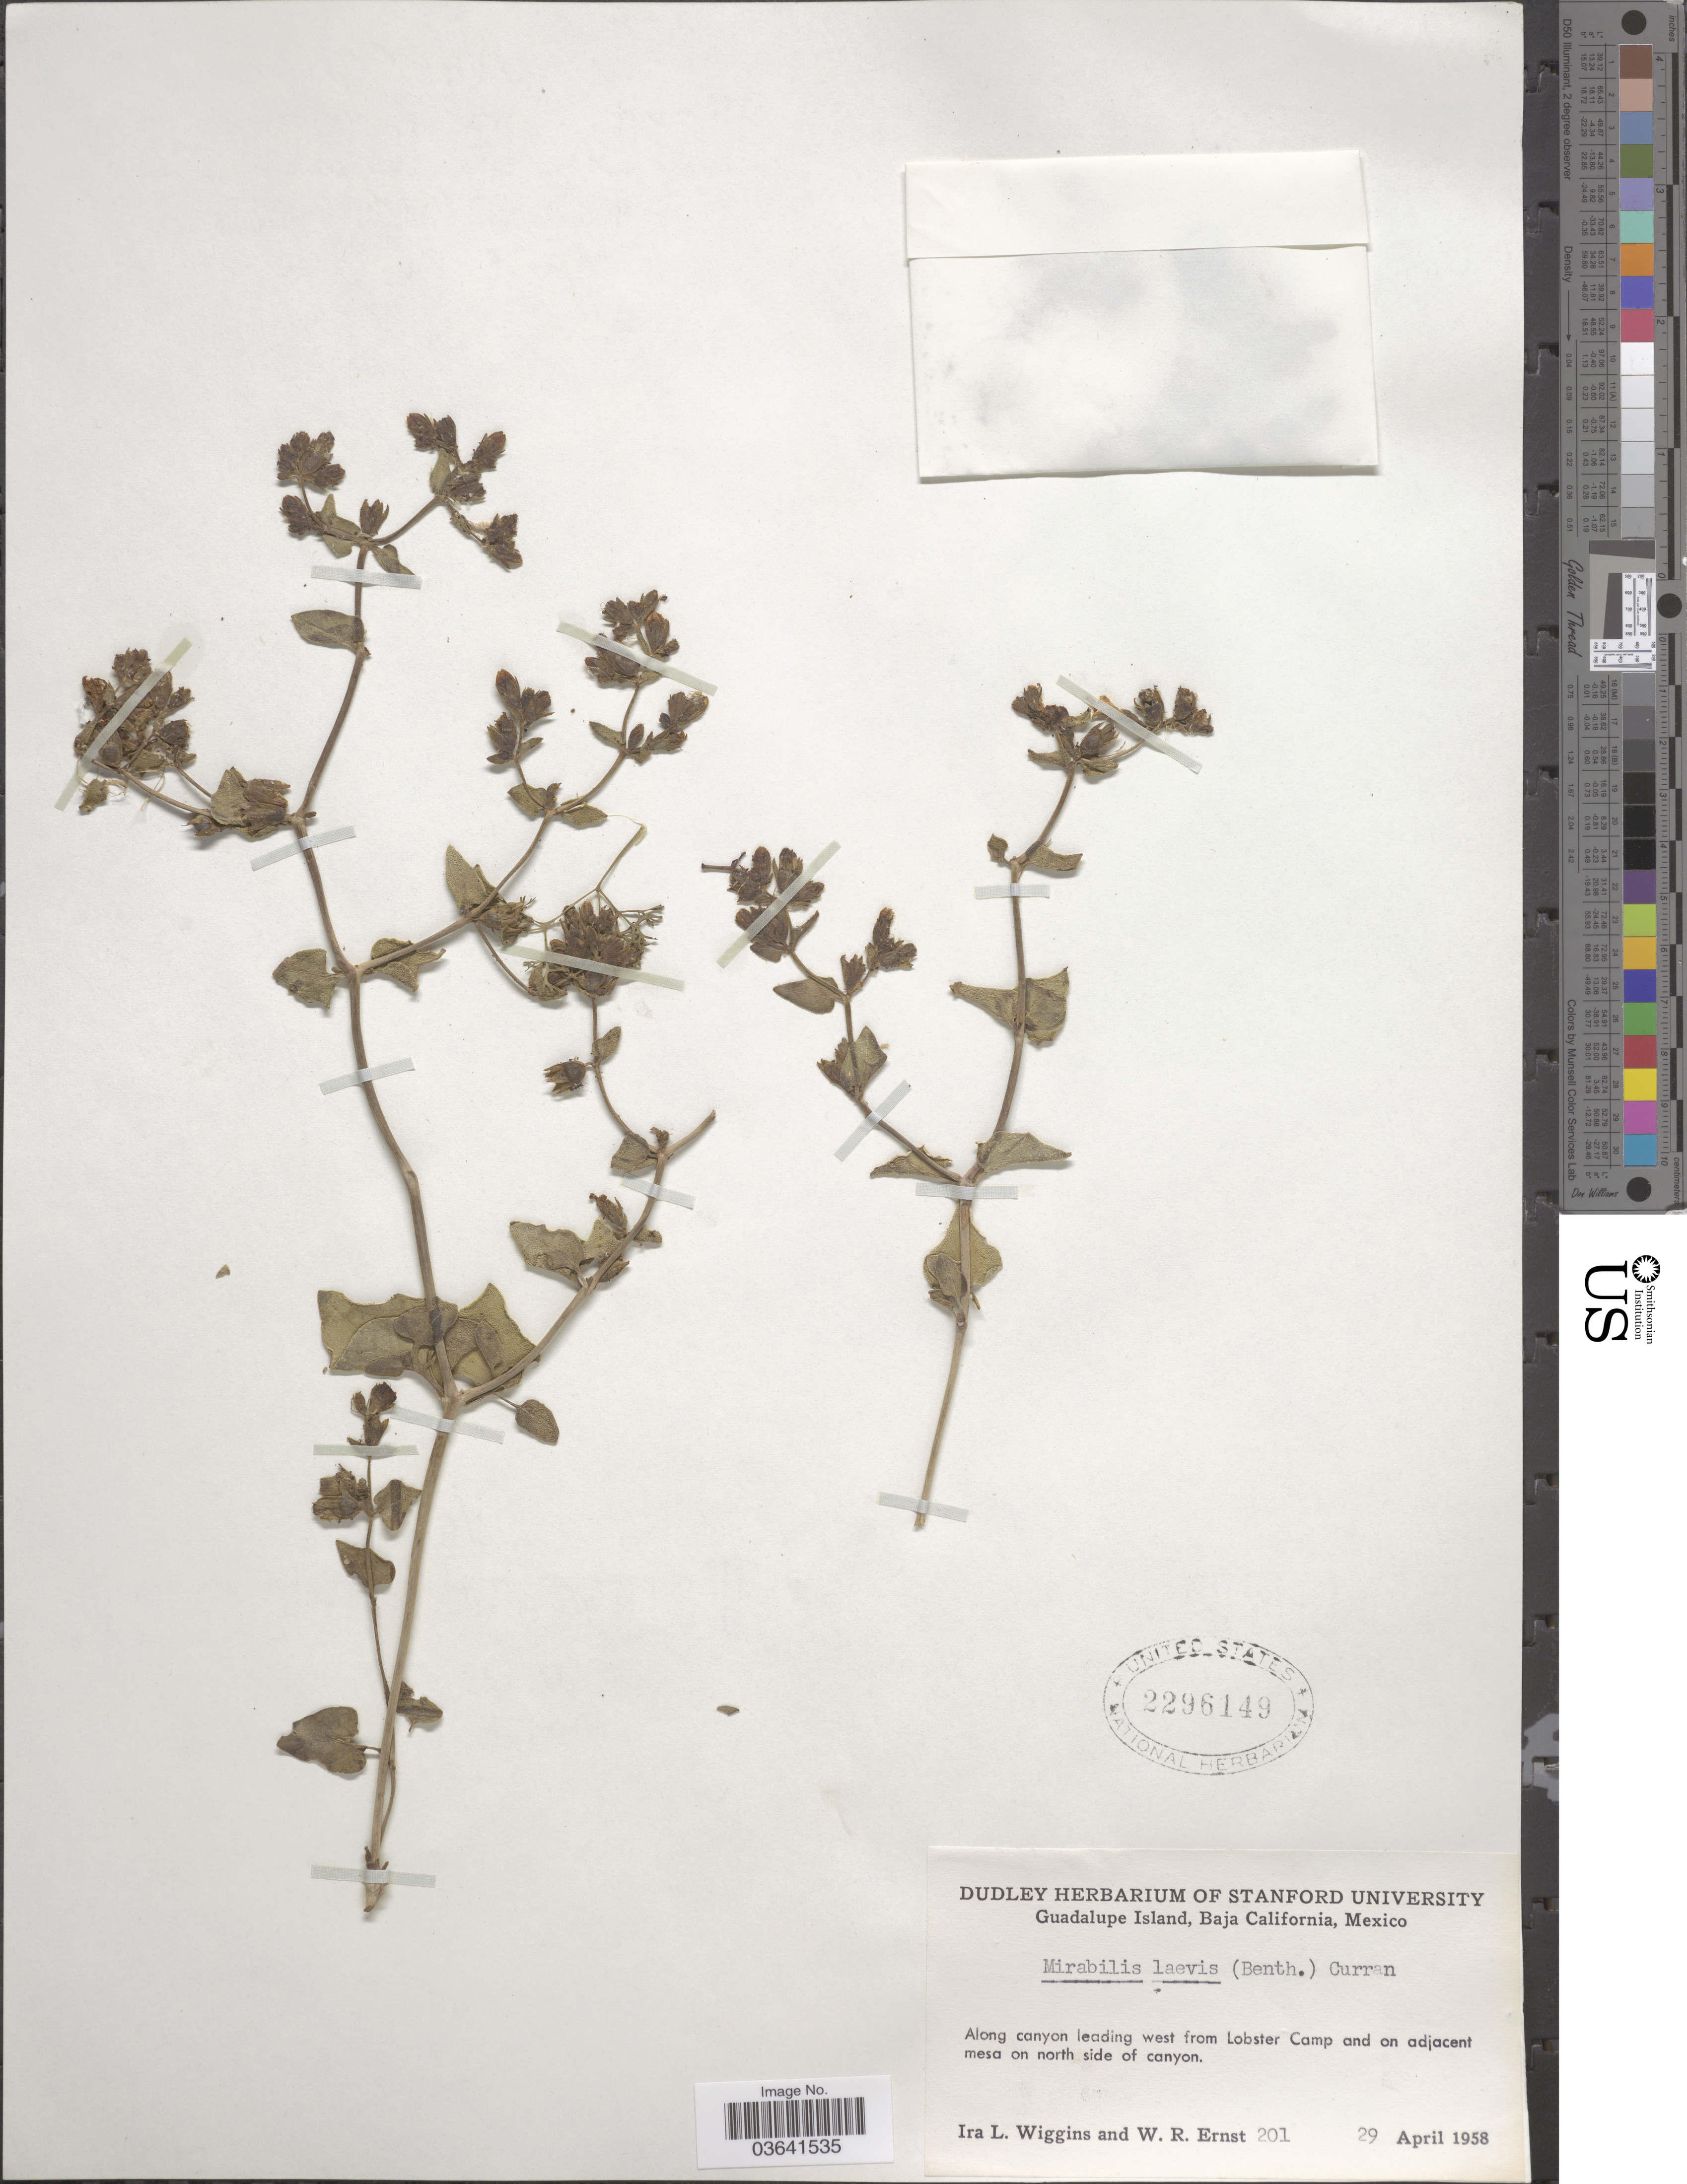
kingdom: Plantae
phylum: Tracheophyta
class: Magnoliopsida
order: Caryophyllales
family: Nyctaginaceae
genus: Mirabilis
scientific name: Mirabilis laevis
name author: (Benth.) Curran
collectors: I. L. Wiggins & W. R. Ernst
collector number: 201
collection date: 1958-04-29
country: Mexico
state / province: Baja California Norte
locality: Guadalupe Island. Along canyon leading west from Lobster Camp and on adjacent mesa on north side of canyon.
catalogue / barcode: US 2296149